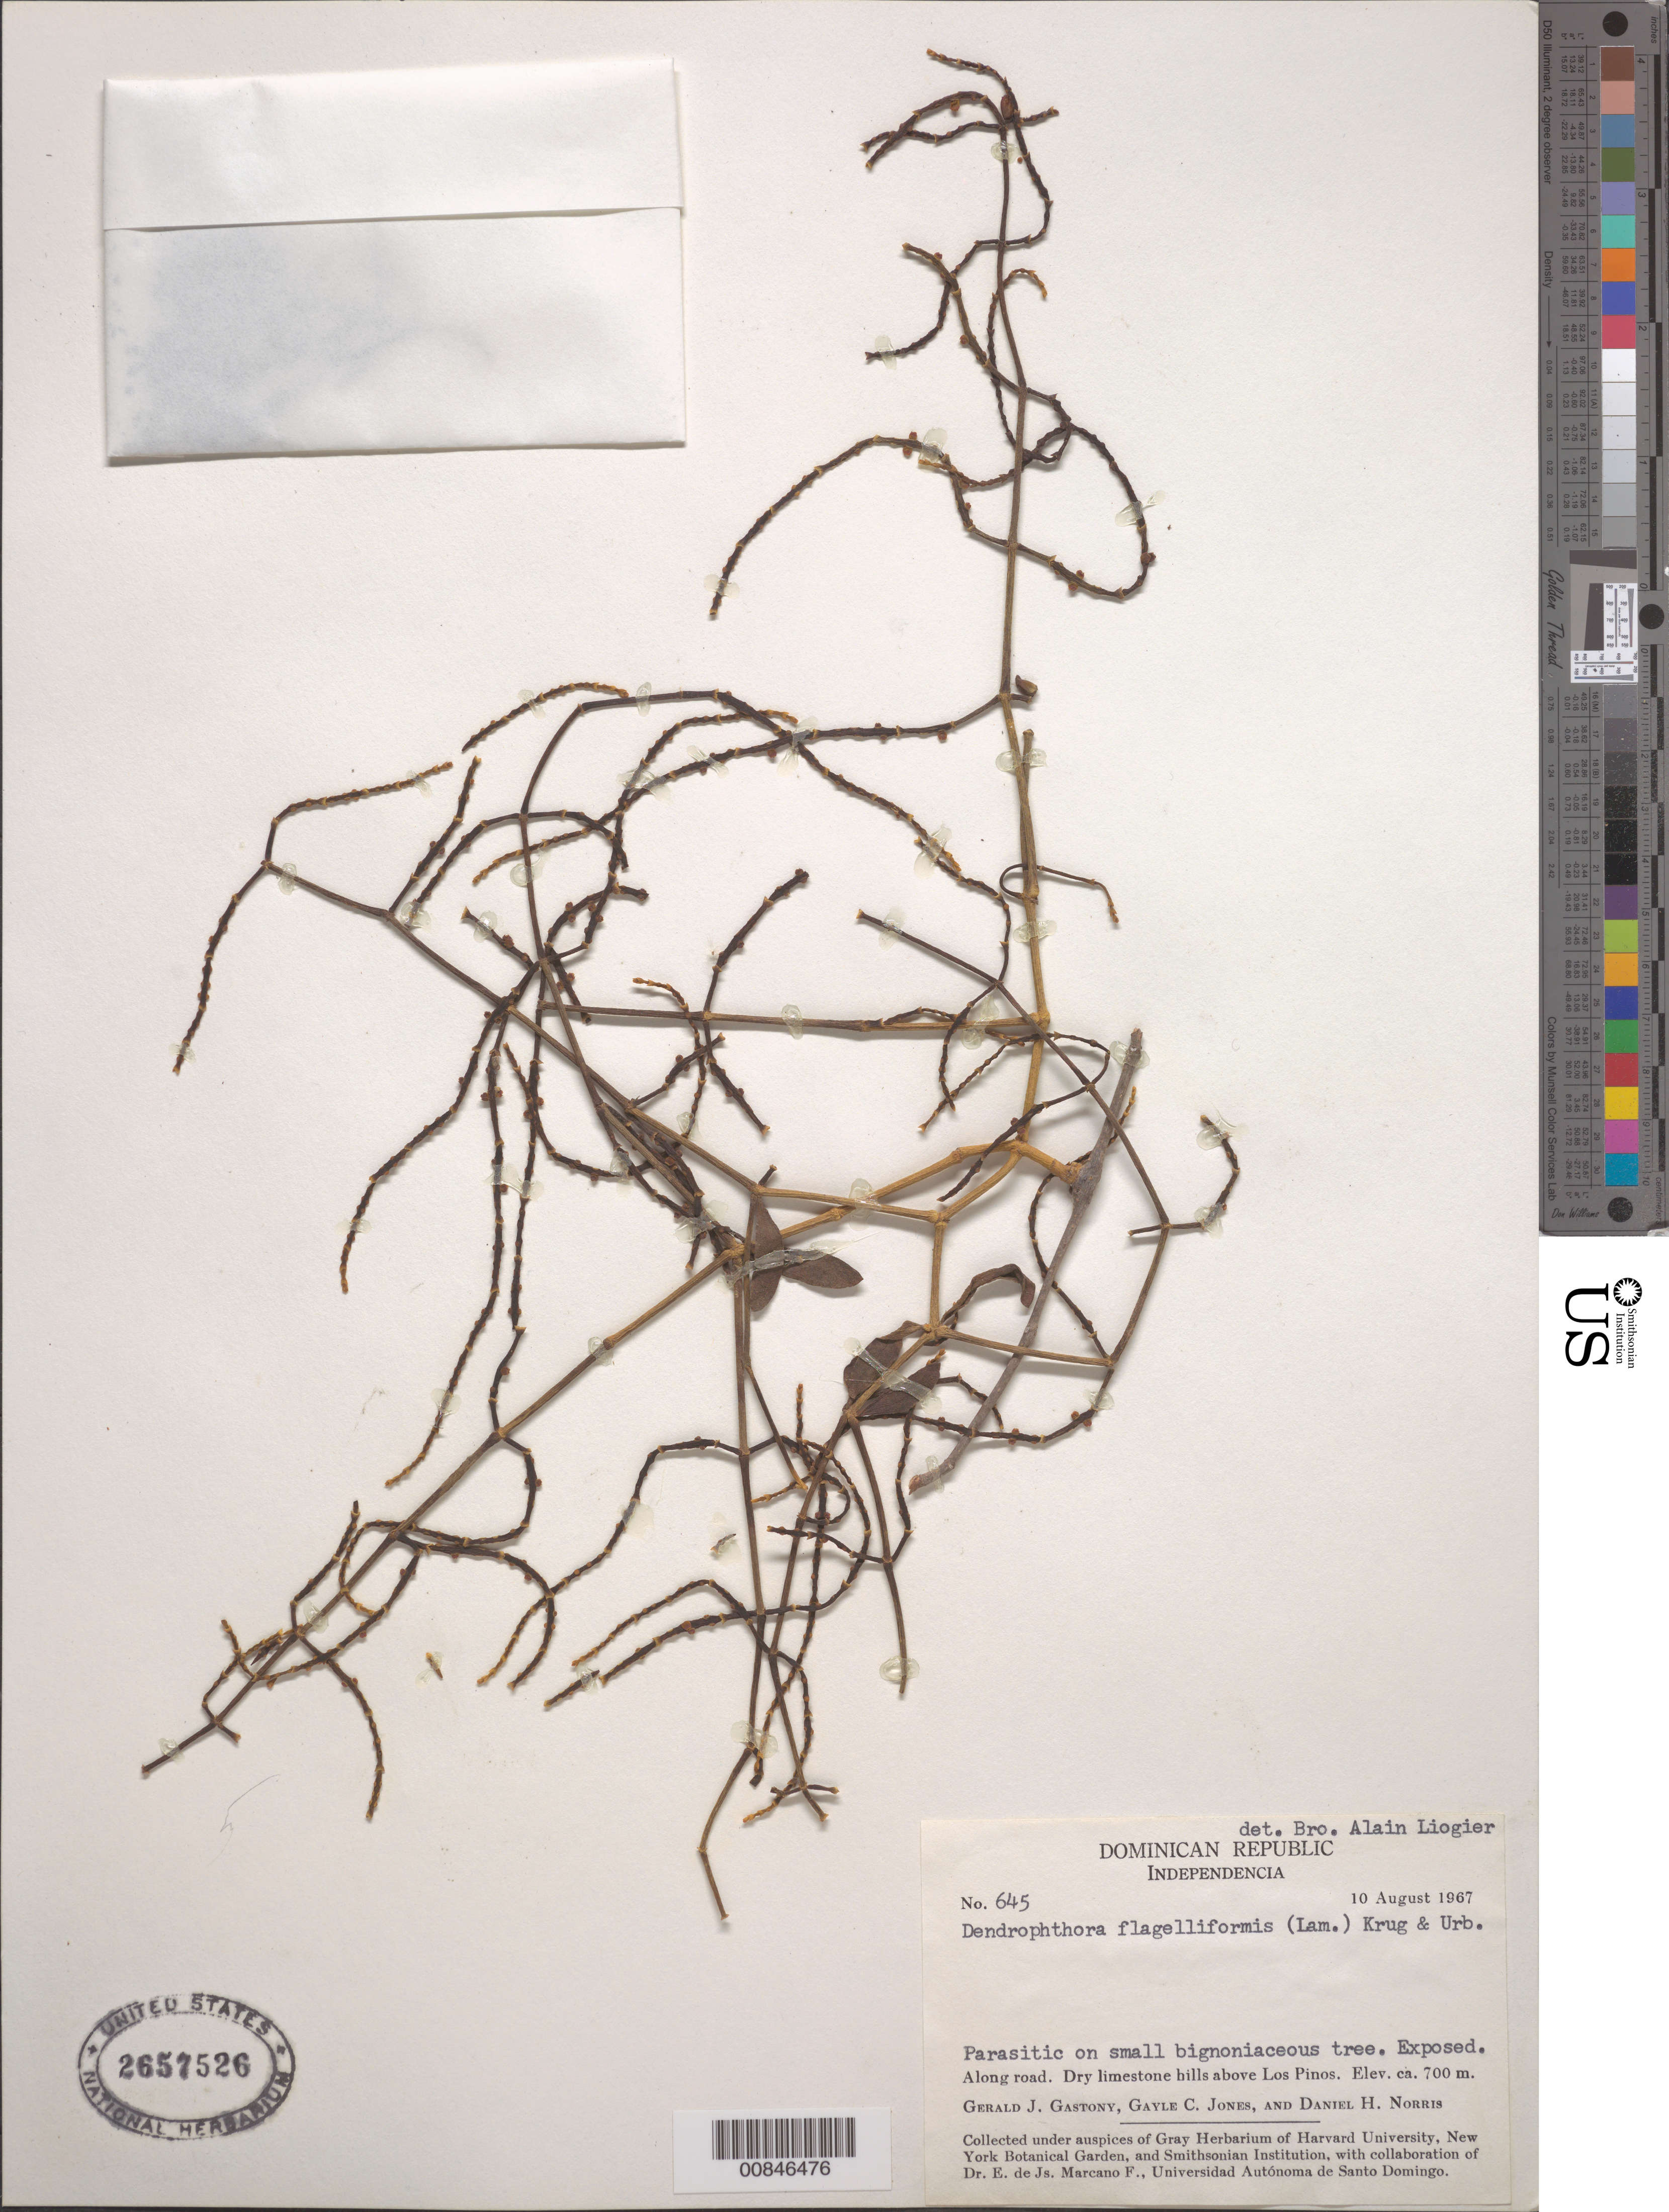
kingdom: Plantae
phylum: Tracheophyta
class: Magnoliopsida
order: Santalales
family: Viscaceae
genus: Dendrophthora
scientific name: Dendrophthora flagelliformis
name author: (Lam.) Krug & Urb.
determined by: Liogier, Alain H.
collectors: G. Gastony, G. C. Jones & D. H. Norris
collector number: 645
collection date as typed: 10 Aug 1967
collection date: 1967-08-10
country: Dominican Republic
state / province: Independencia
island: Hispaniola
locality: Along road. Dry limestone hills above Los Pinos.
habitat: On small bignoniaceous tree. Along road. Dry limestone hills.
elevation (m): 700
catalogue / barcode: US 2657526